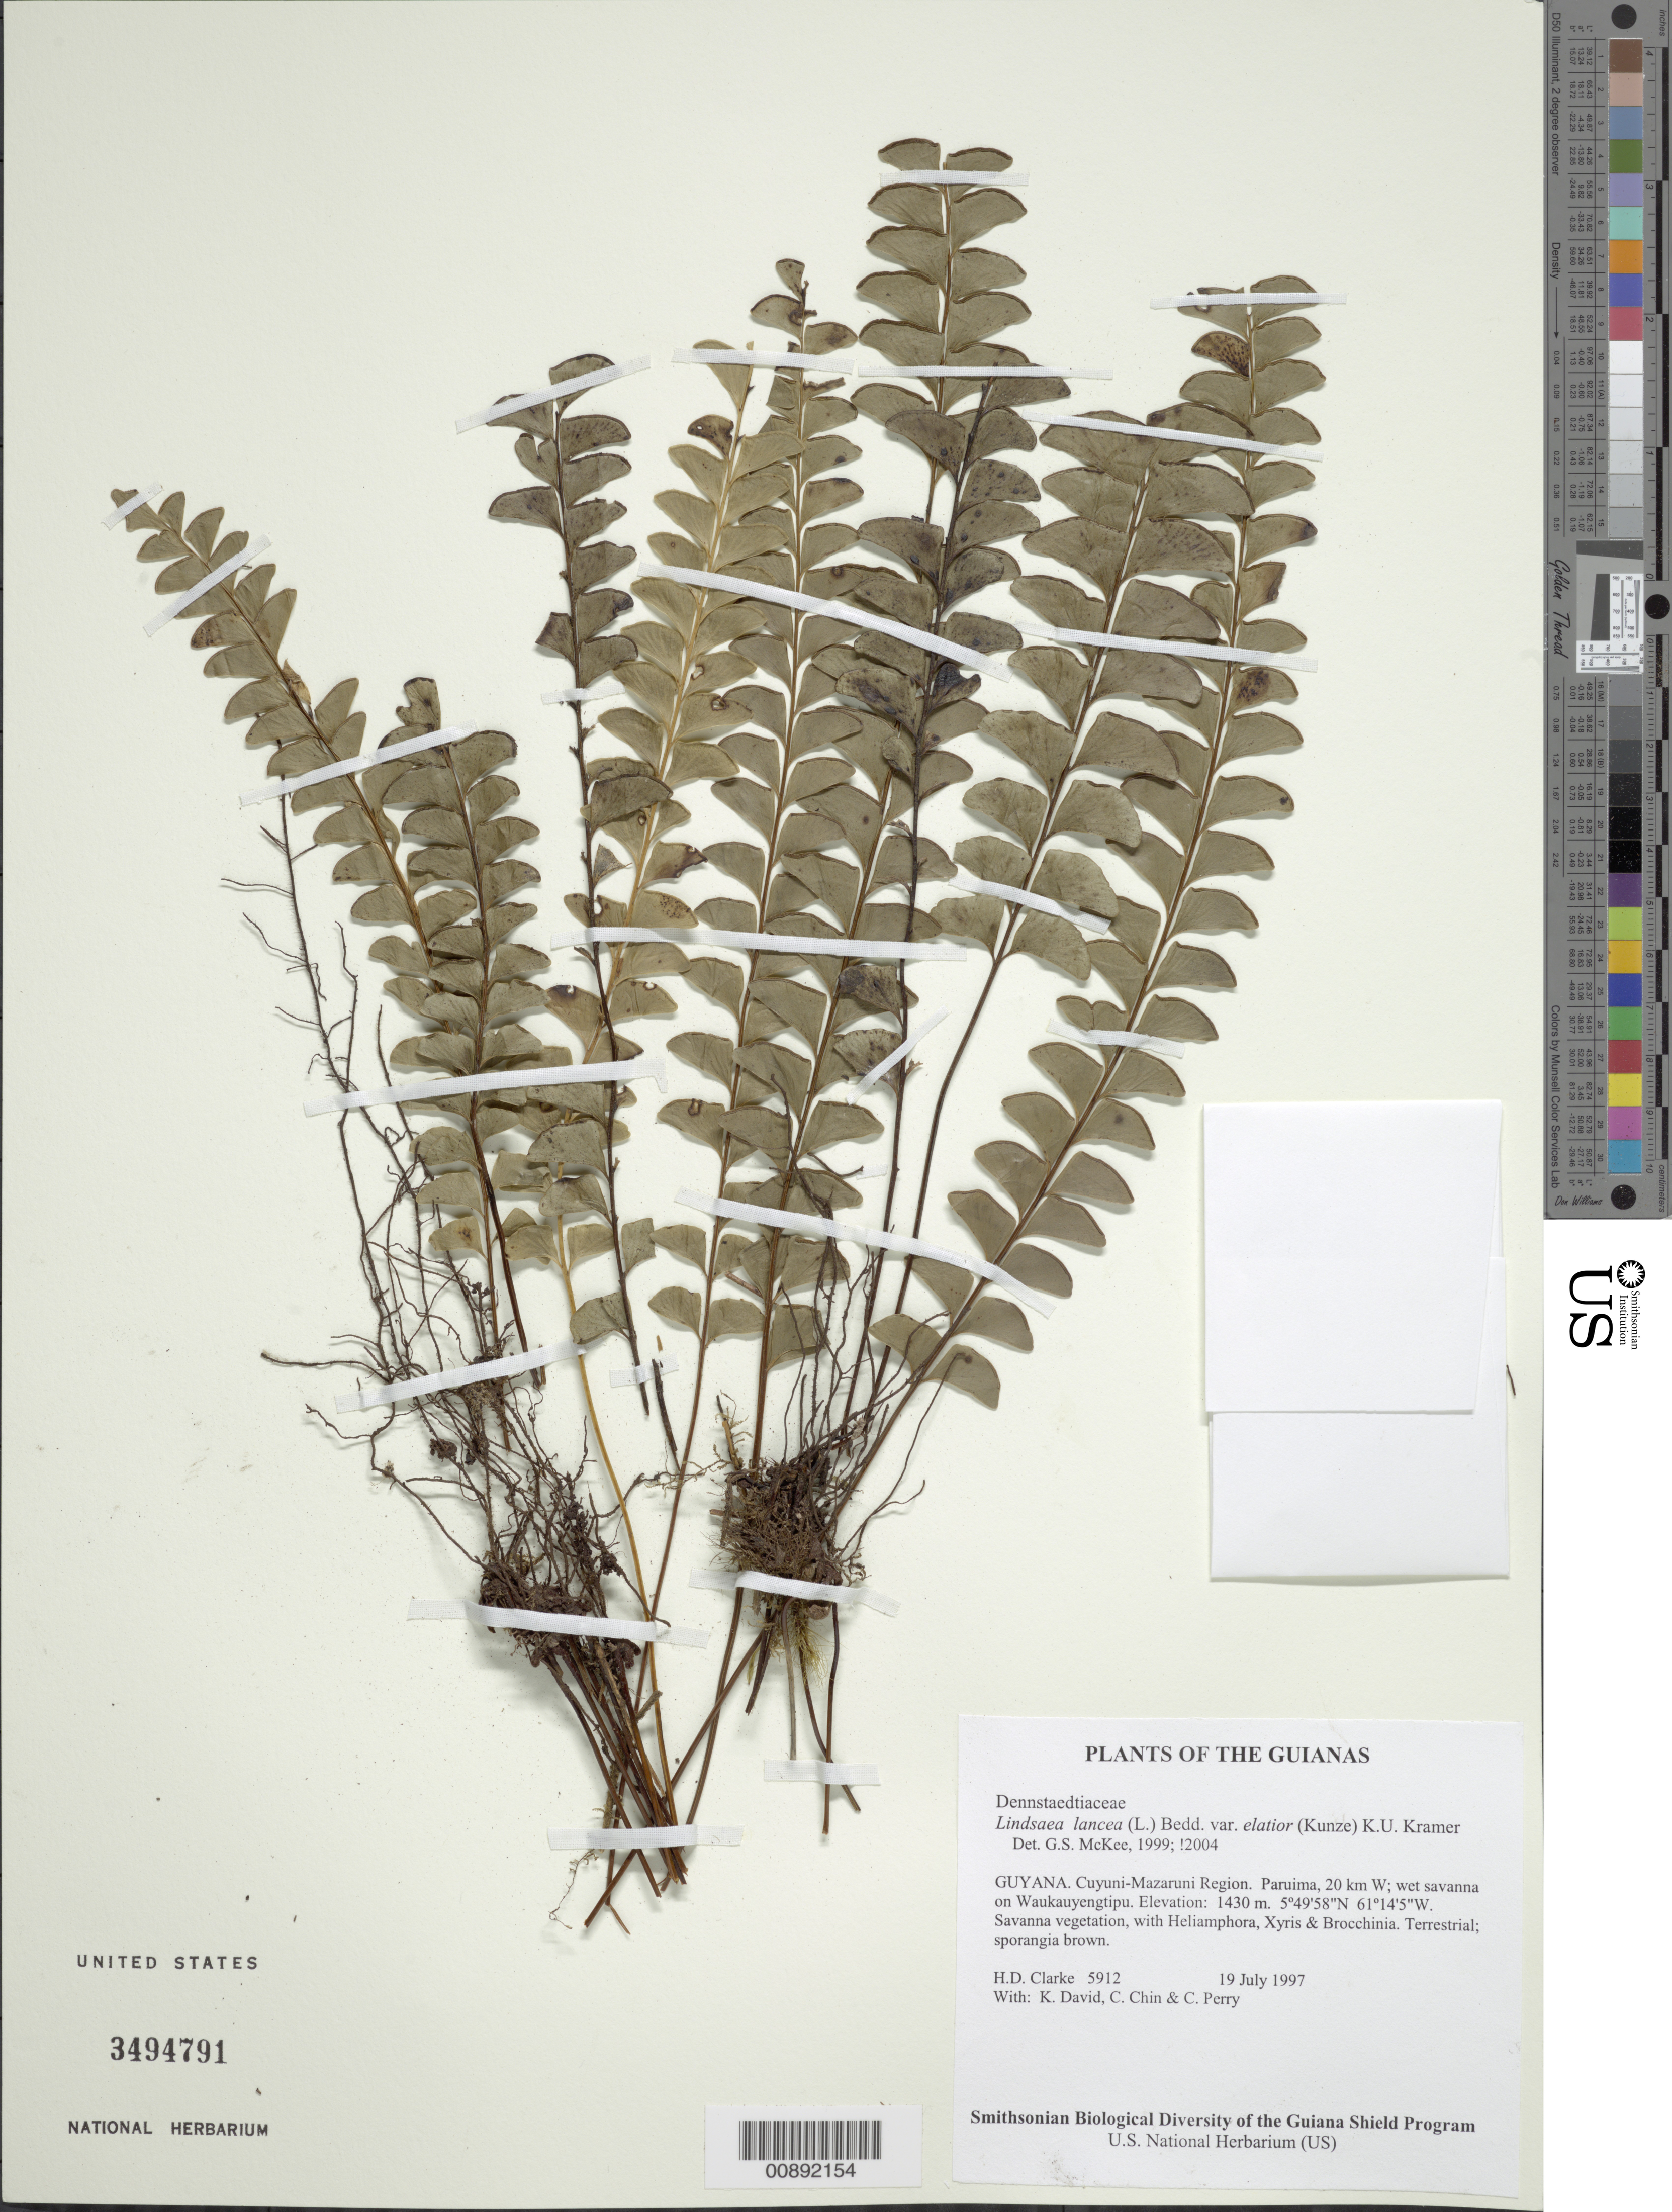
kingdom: Plantae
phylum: Tracheophyta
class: Polypodiopsida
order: Polypodiales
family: Lindsaeaceae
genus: Lindsaea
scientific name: Lindsaea lancea var. elatior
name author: (Kunze) K.U. Kramer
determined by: McKee, G. S., (US), NMNH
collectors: H. D. Clarke, K. David, C. Chin & C. Perry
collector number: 5912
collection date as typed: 19 July 1997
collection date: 1997-07-19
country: Guyana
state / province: Cuyuni-Mazaruni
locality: Paruima, 20 km W; wet savanna on Waukauyengtipu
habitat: Savanna vegetation, with Heliamphora, Xyris & Brocchinia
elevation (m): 1430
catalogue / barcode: US 3494791